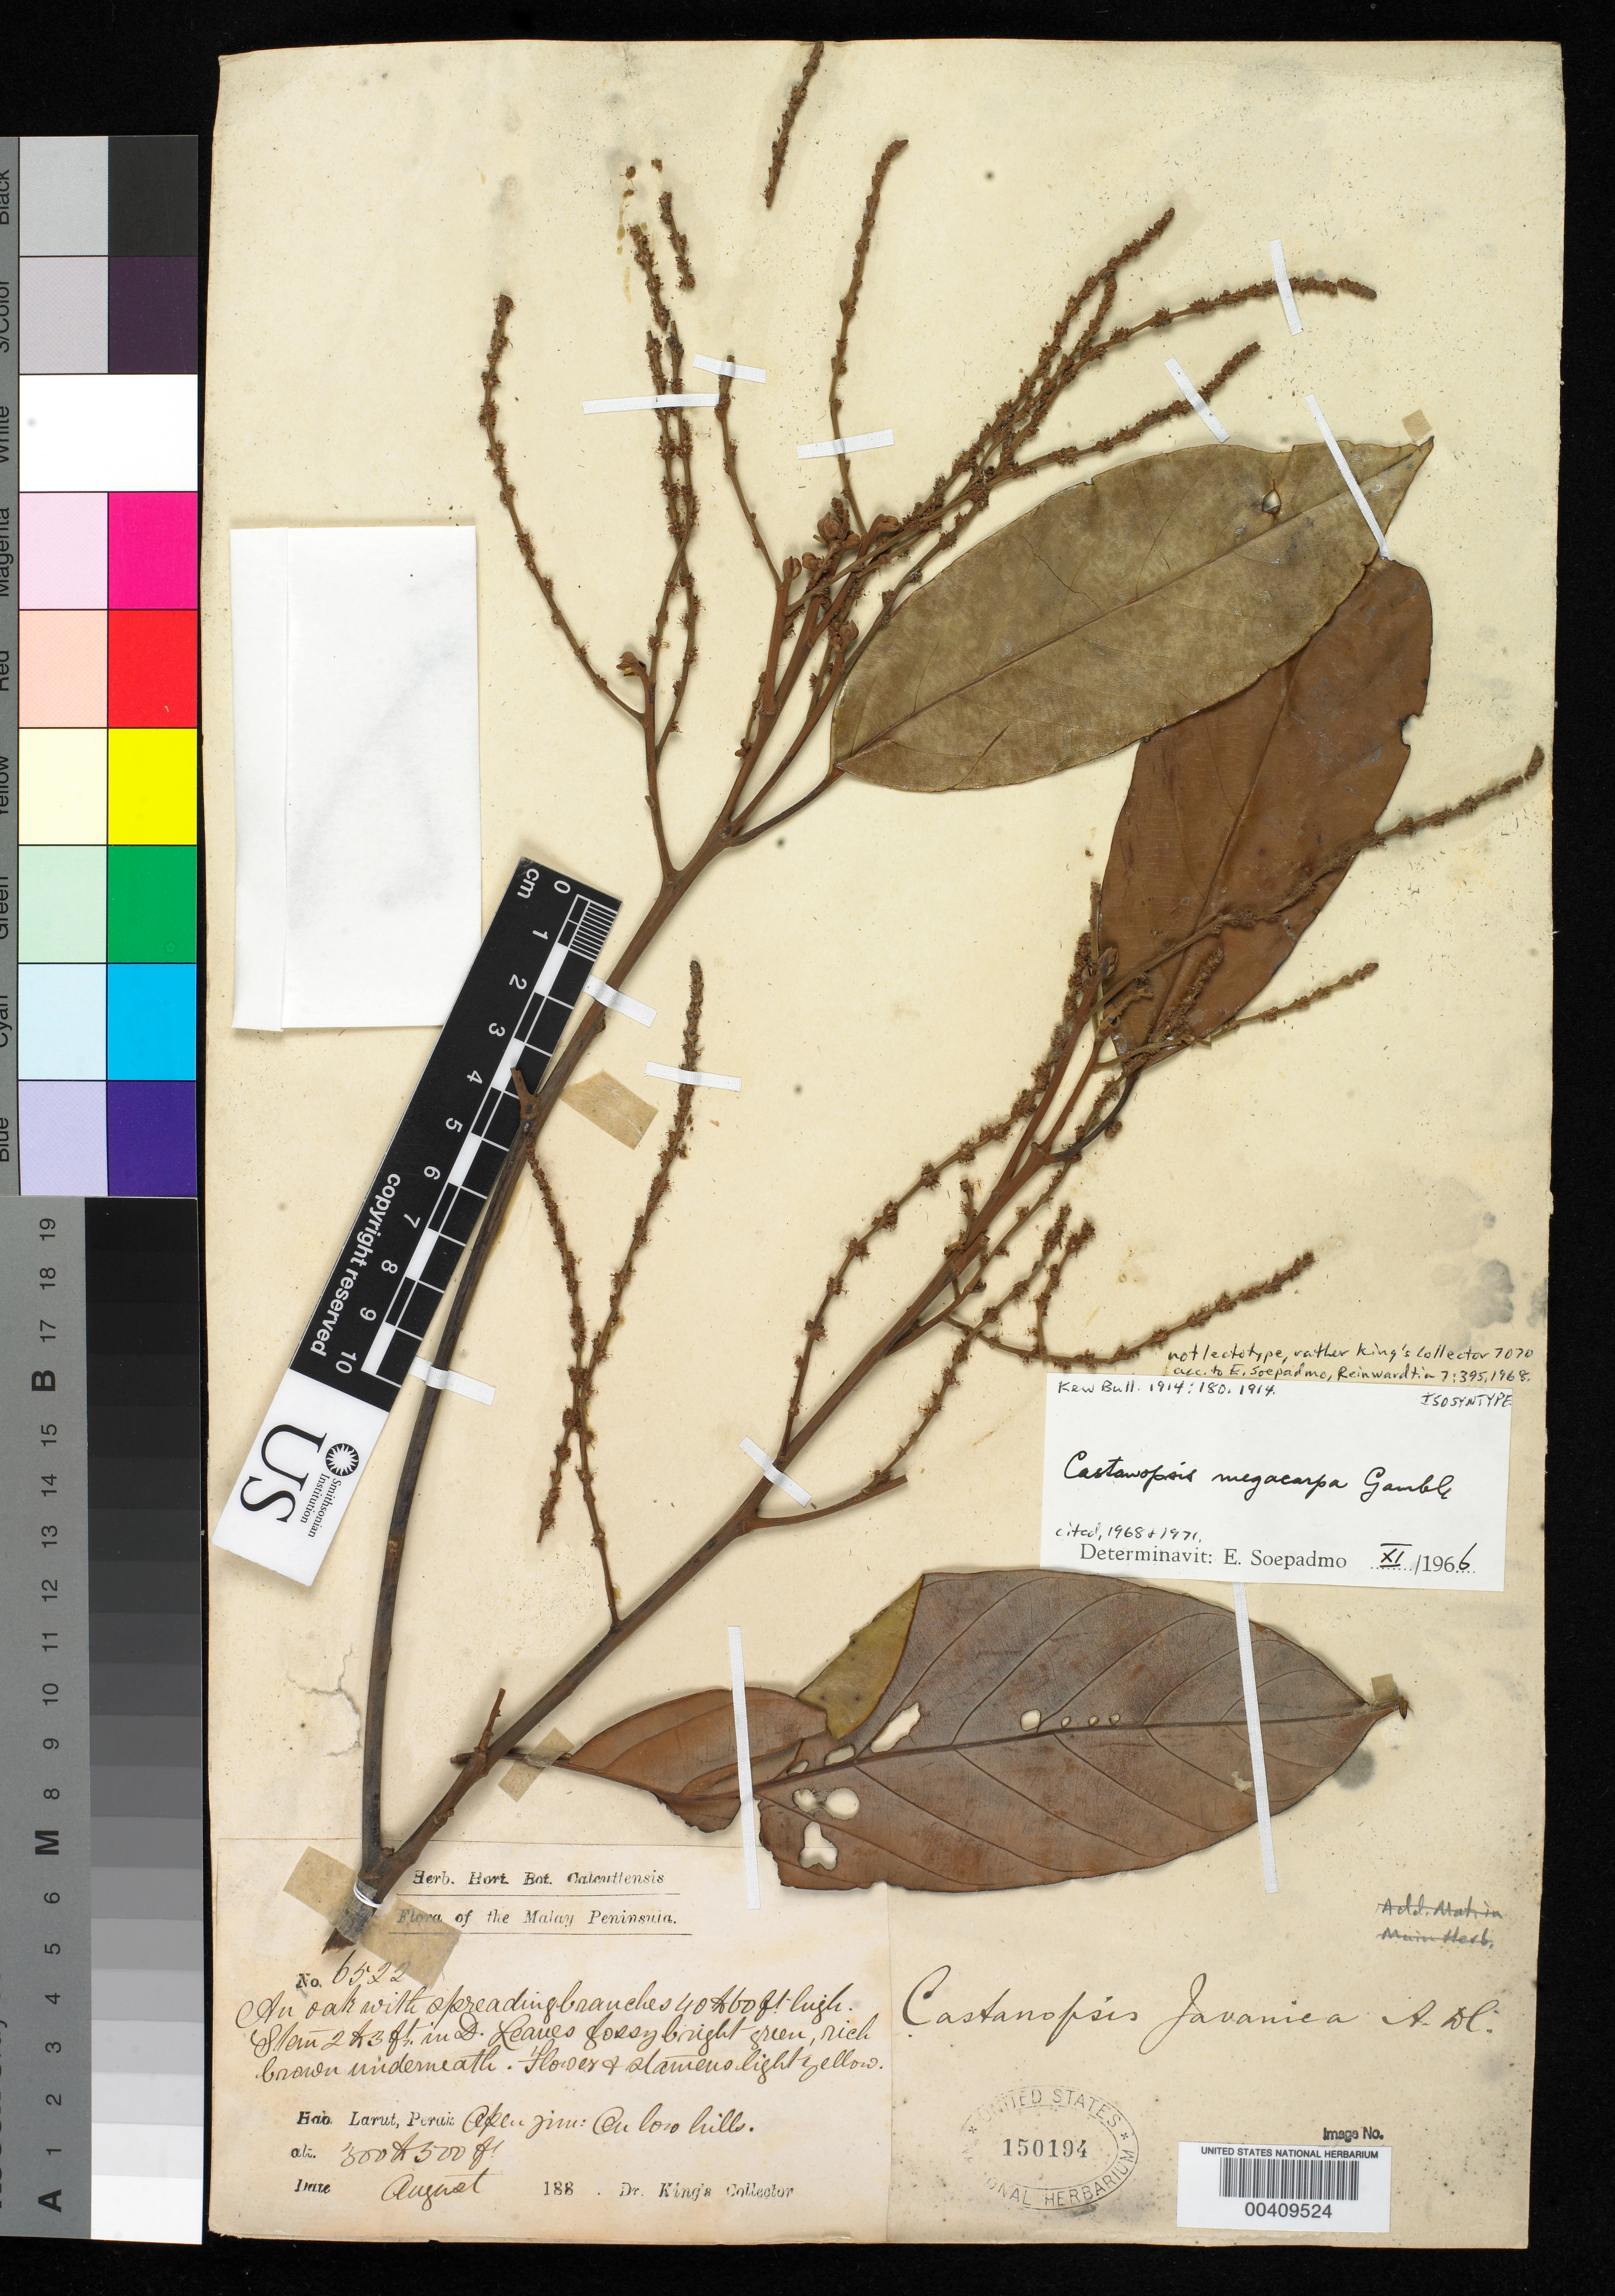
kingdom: Plantae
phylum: Tracheophyta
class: Magnoliopsida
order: Fagales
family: Fagaceae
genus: Castanopsis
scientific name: Castanopsis megacarpa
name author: Gamble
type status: Isosyntype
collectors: H. Kunstler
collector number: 6522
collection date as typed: Aug 188-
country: Malaysia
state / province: Perak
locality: Larut. [Malay Peninsula]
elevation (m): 91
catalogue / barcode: US 150194